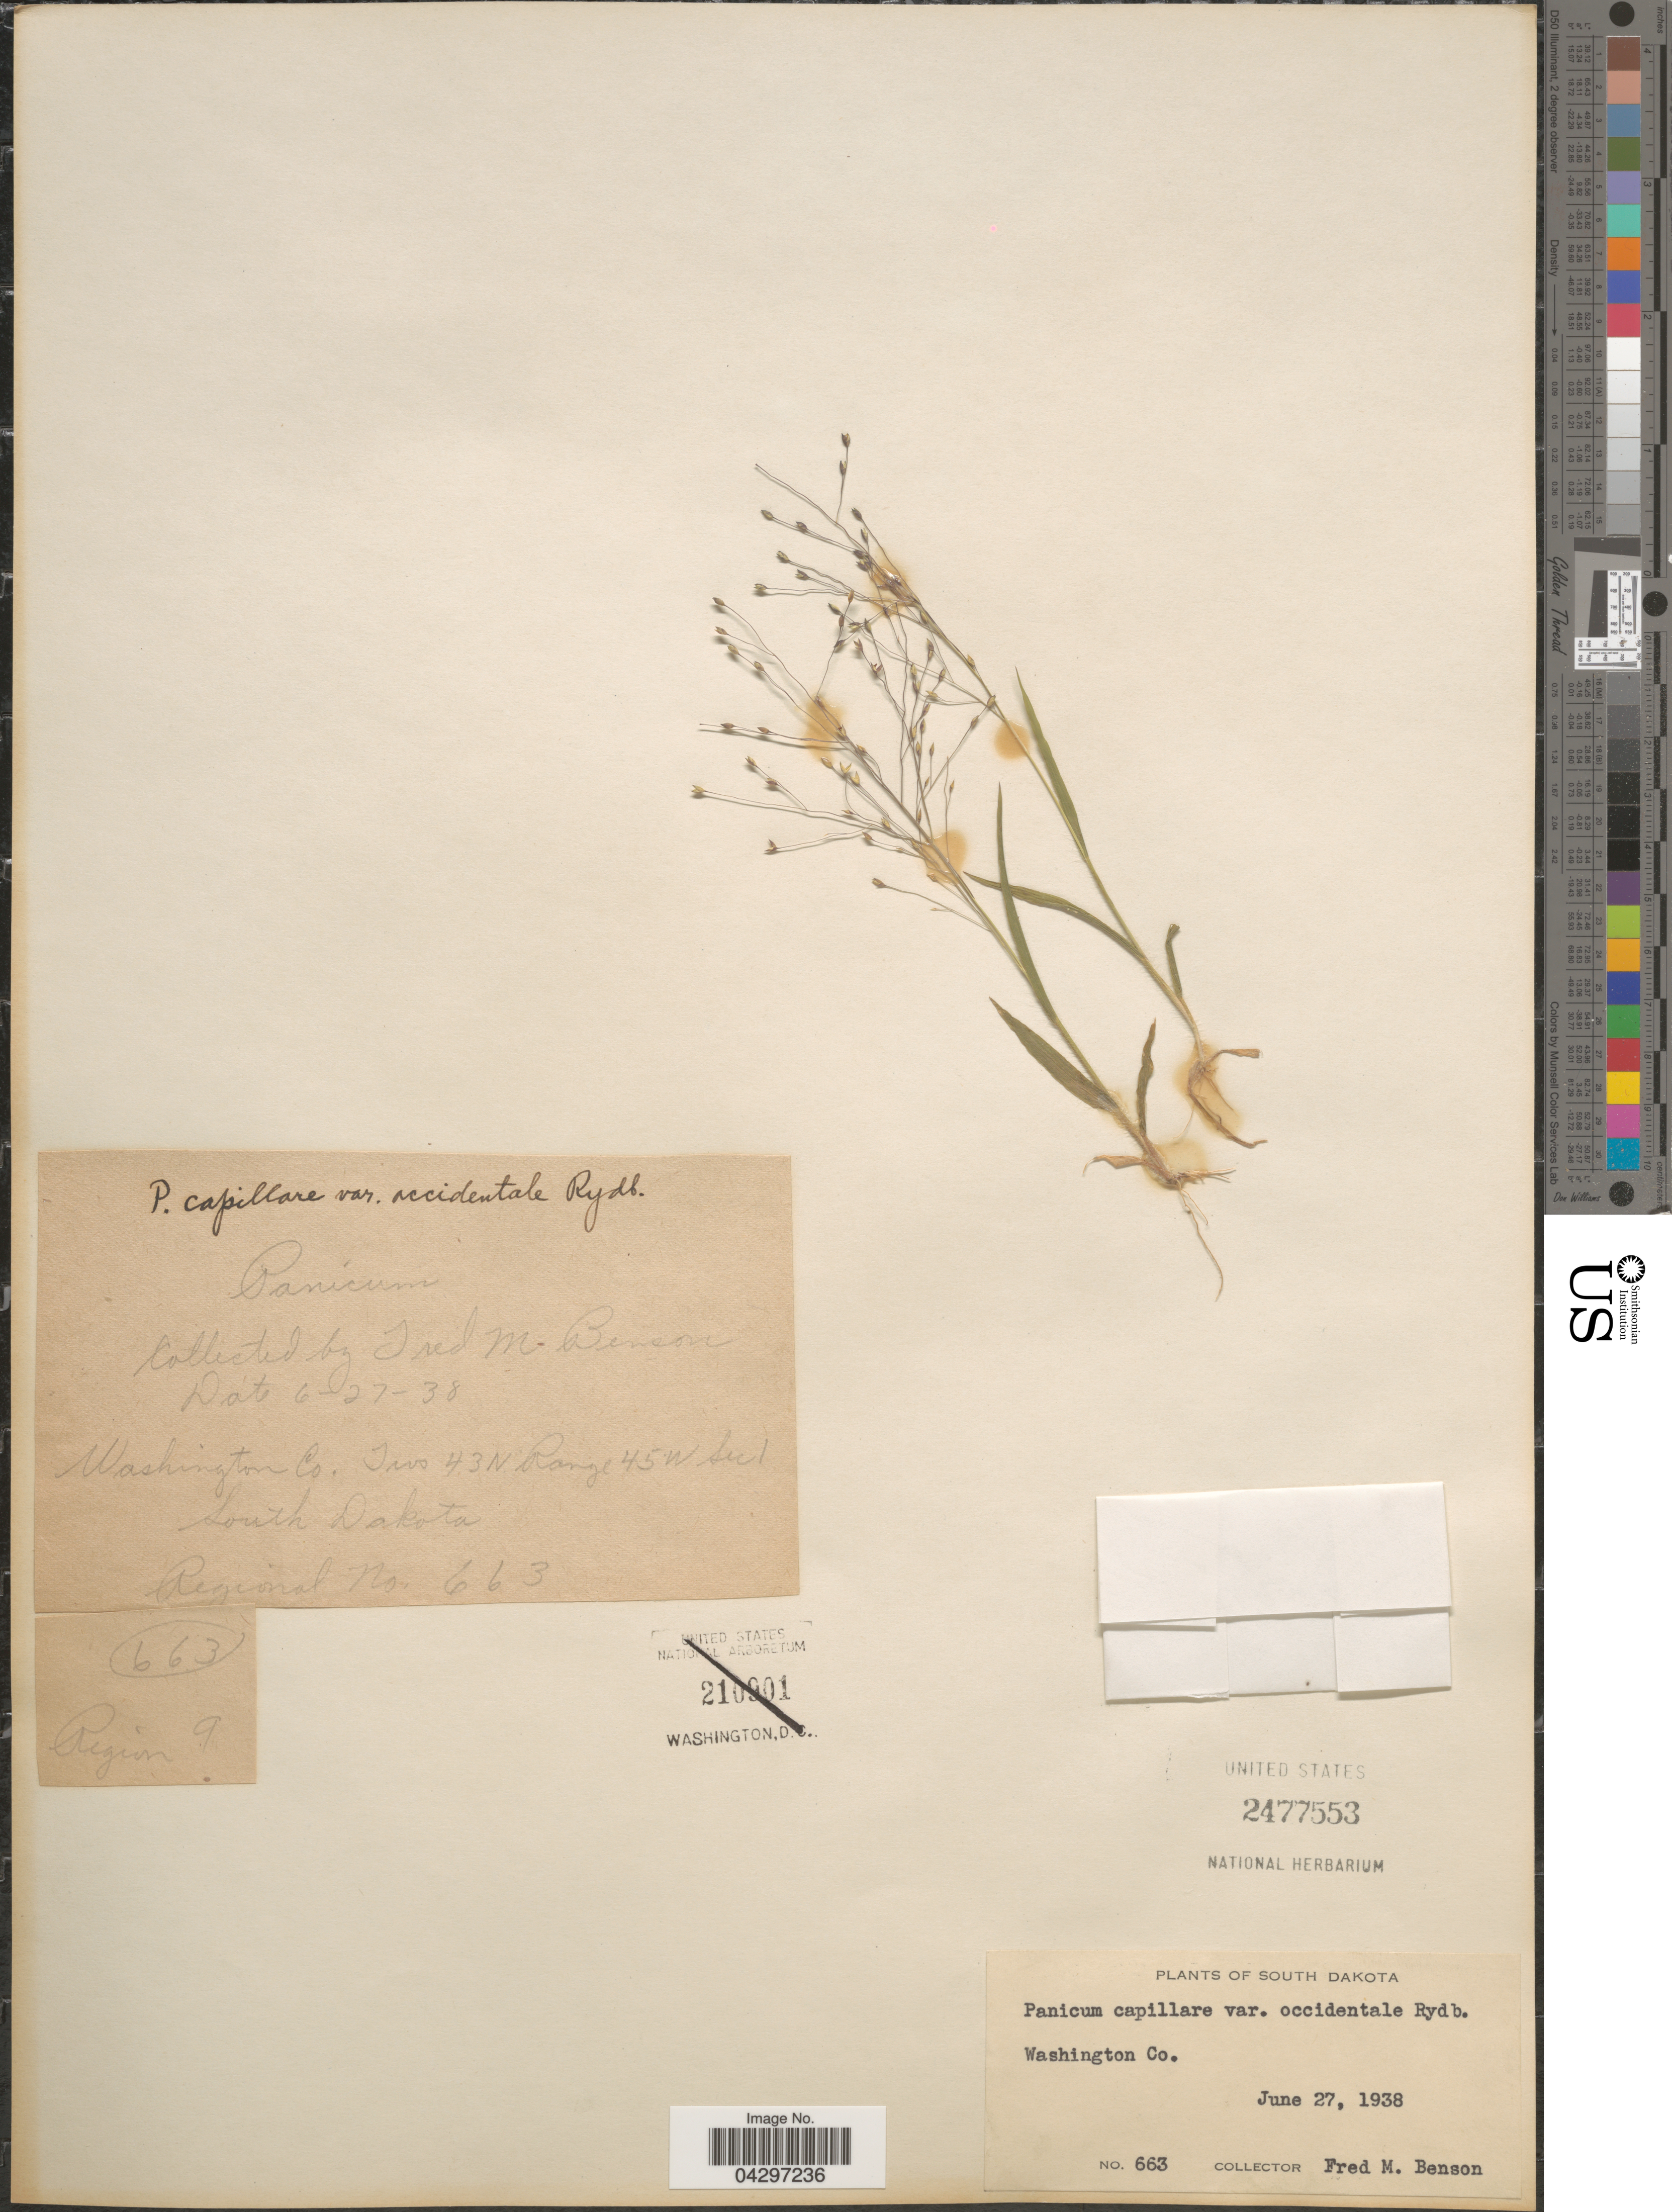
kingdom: Plantae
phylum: Tracheophyta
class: Liliopsida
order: Poales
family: Poaceae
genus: Panicum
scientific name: Panicum capillare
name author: L.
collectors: F. Benson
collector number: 663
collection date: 1938-06-27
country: United States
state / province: South Dakota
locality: Washington Co. Two 43N Range 45W Sul.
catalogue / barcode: US 2477553